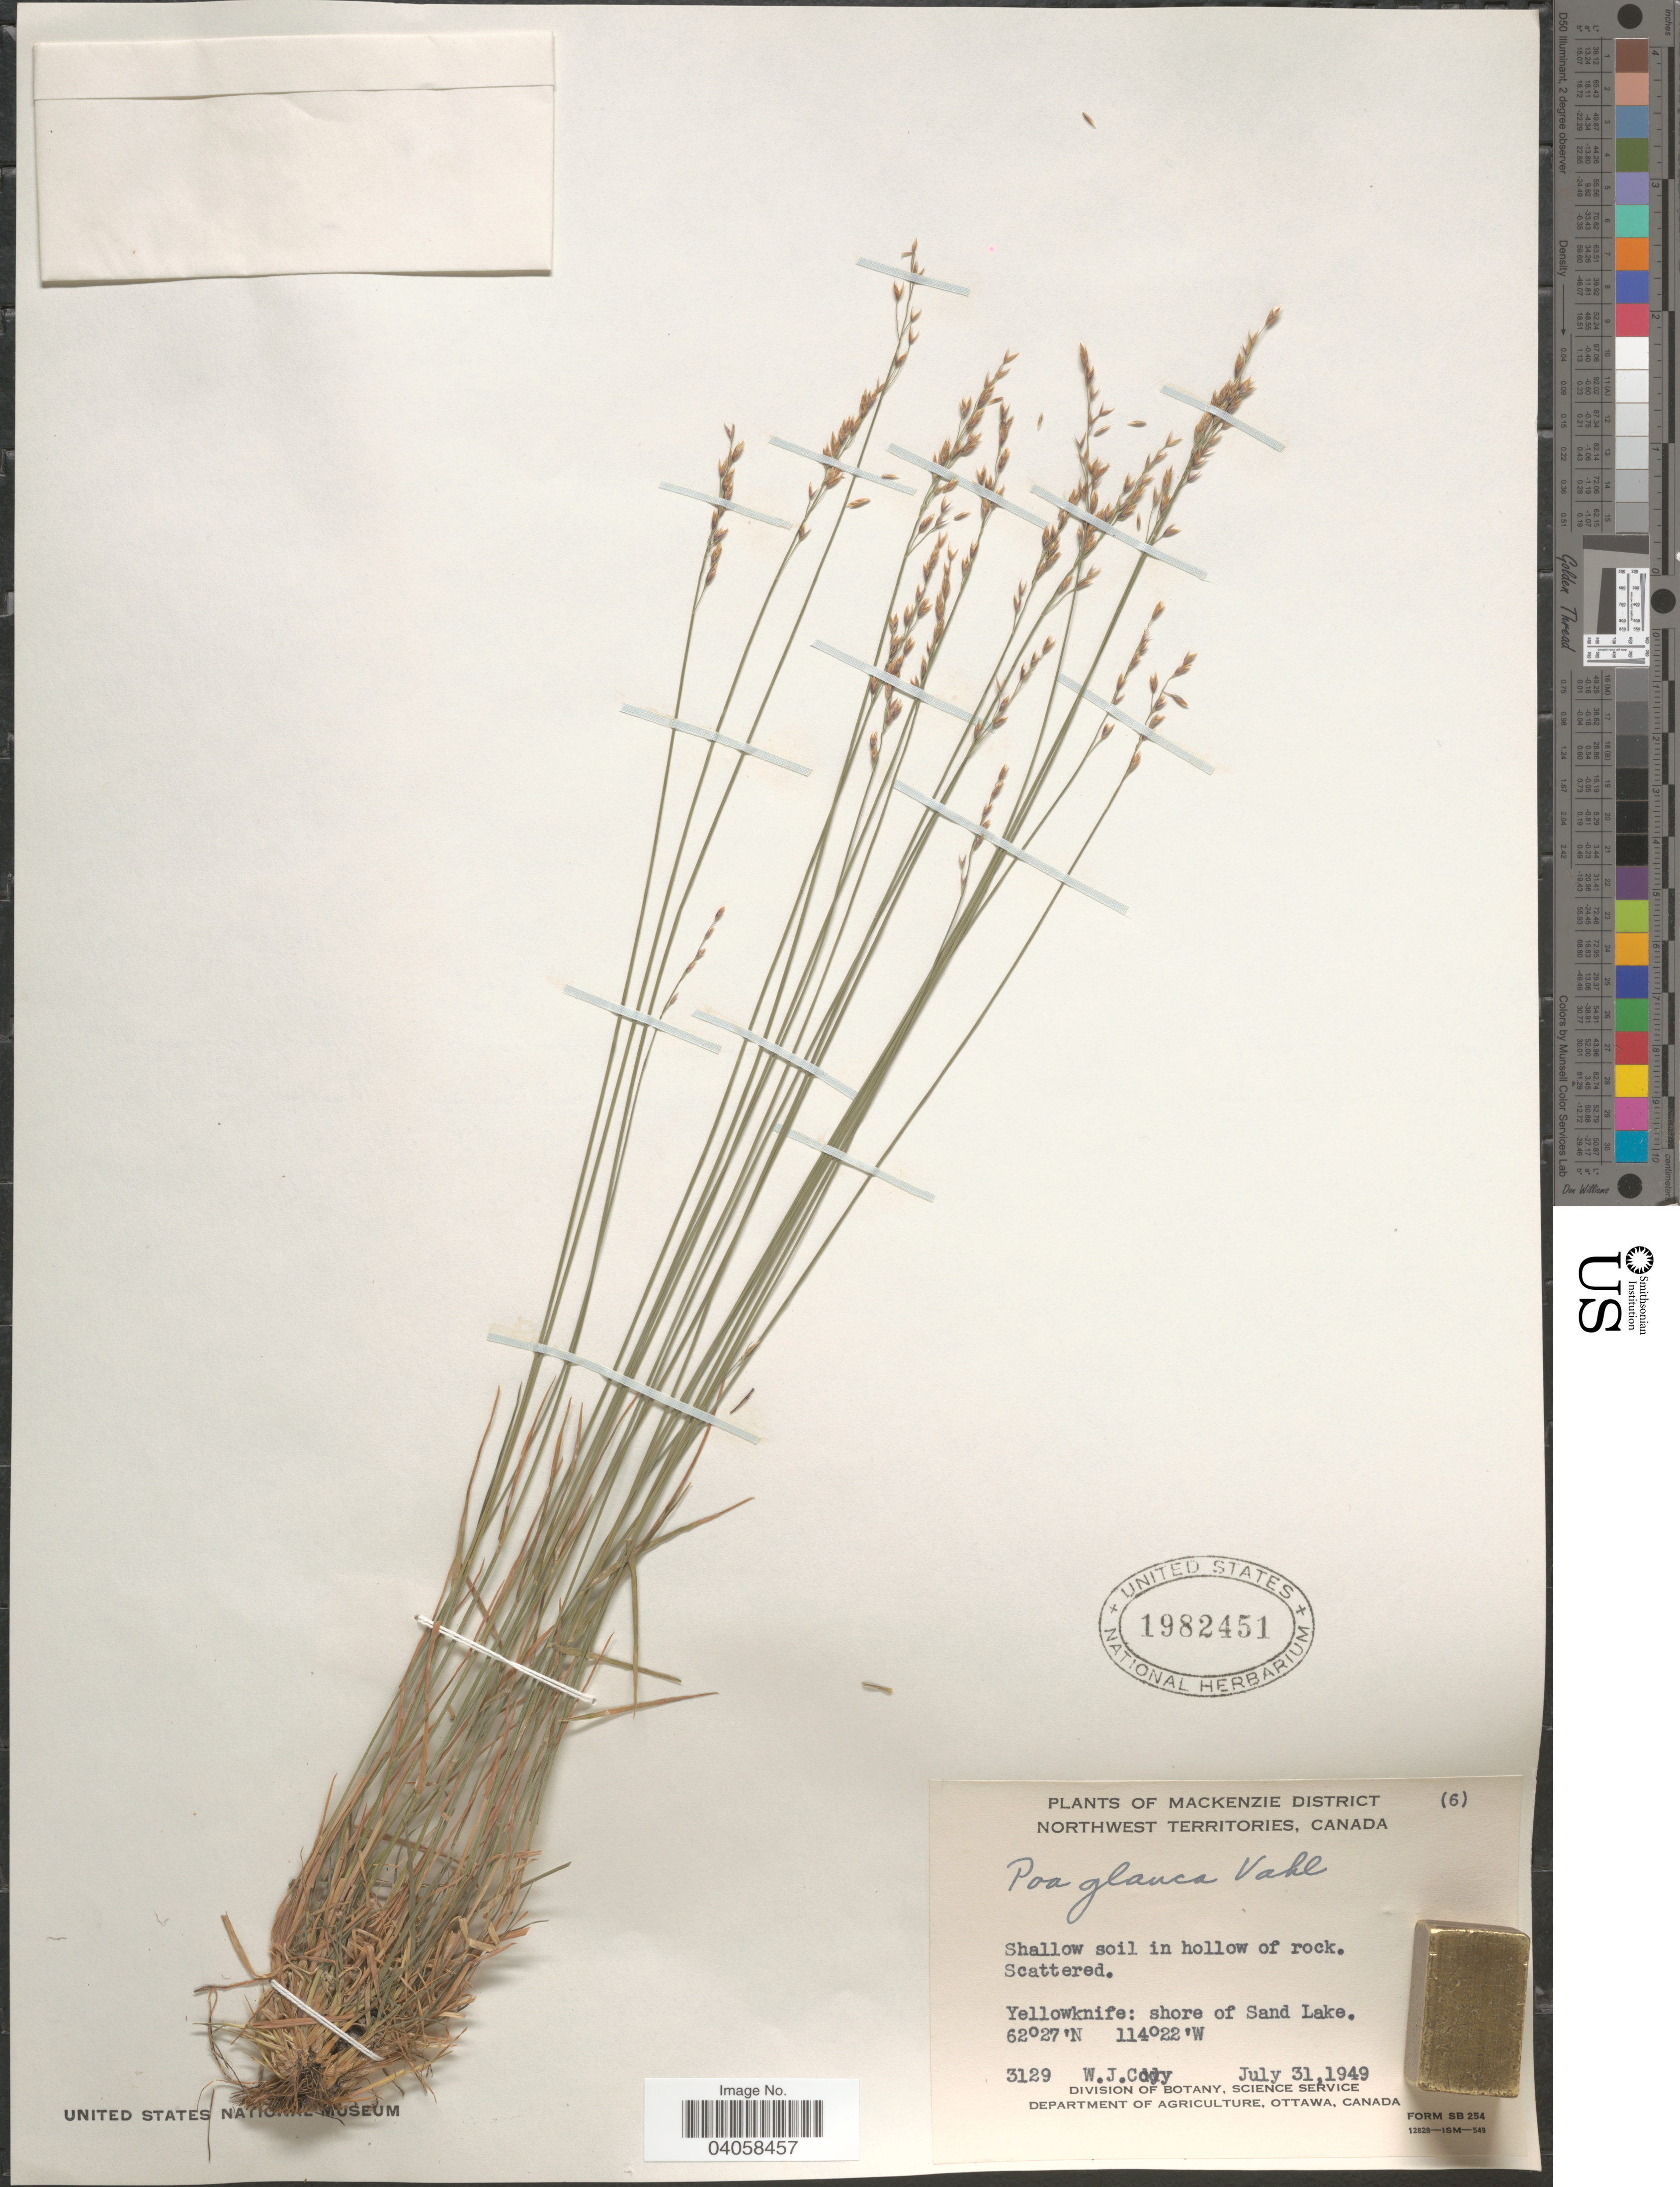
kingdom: Plantae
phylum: Tracheophyta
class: Liliopsida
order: Poales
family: Poaceae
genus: Poa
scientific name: Poa glauca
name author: Vahl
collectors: W. Cody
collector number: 3129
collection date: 1949-07-31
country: Canada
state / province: Northwest Territories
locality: Mackenzie District. Yellowknife: shore of Sand Lake.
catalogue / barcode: US 1982451